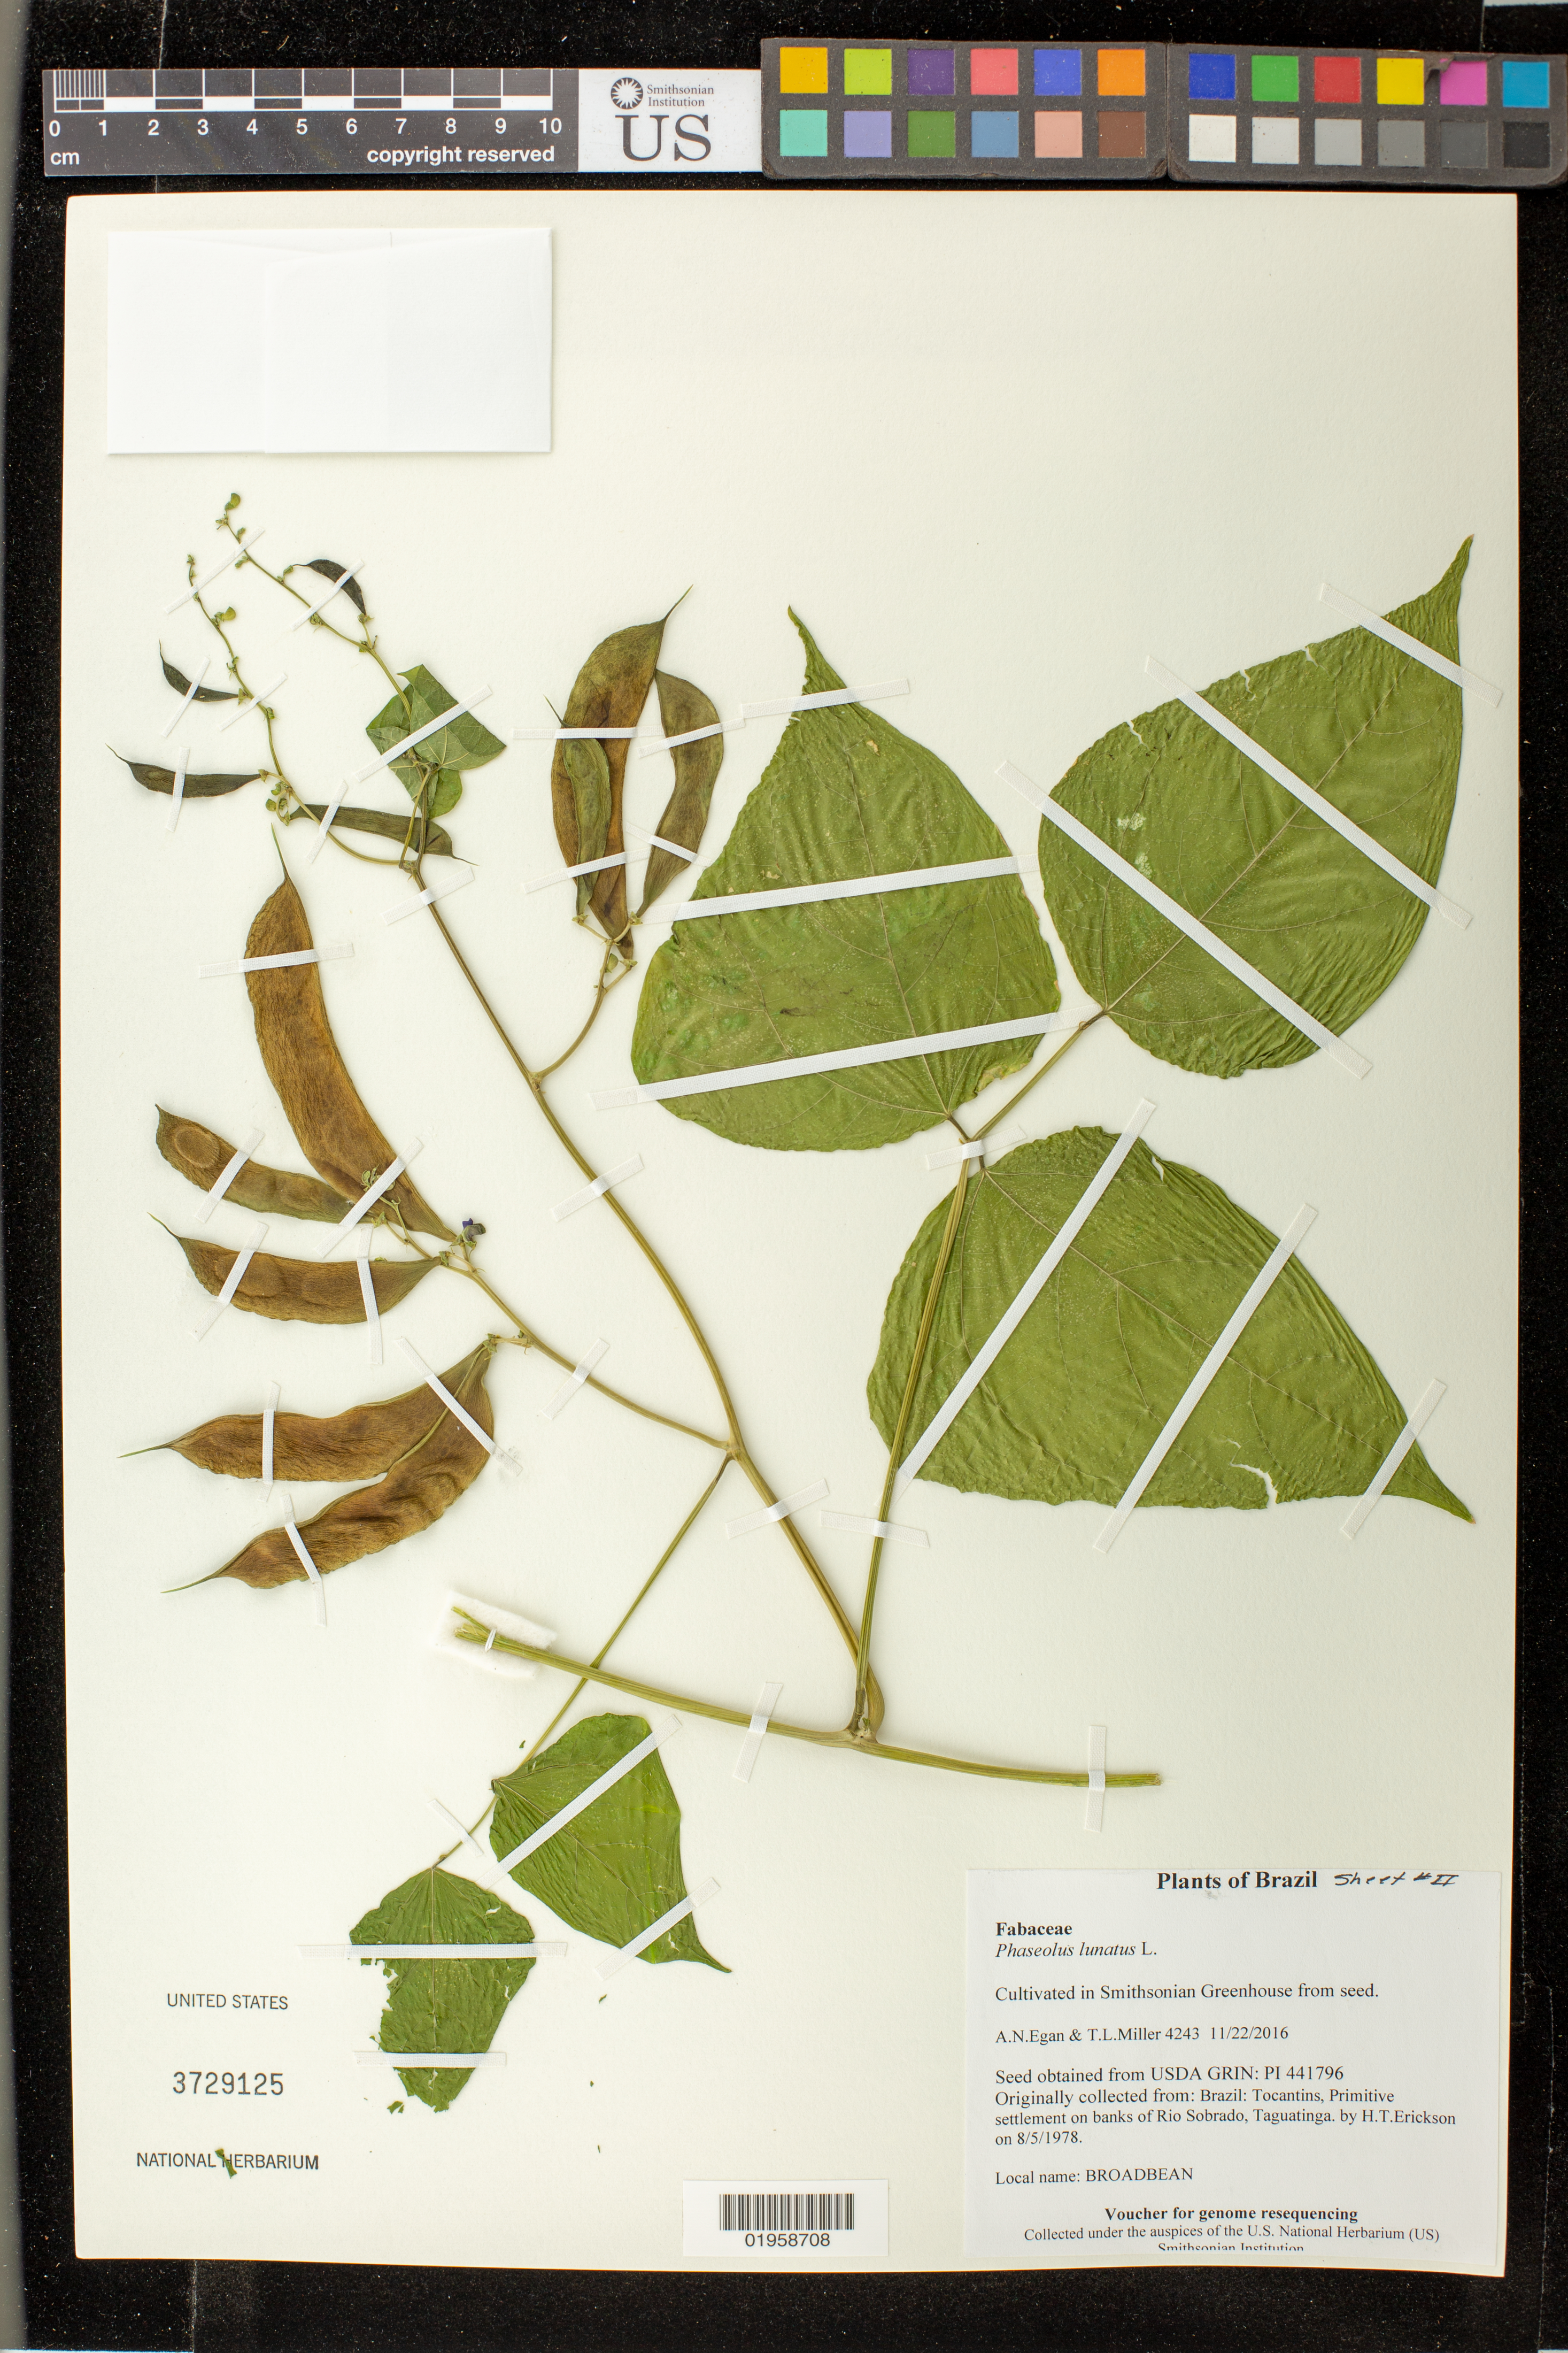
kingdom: Plantae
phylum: Tracheophyta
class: Magnoliopsida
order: Fabales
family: Fabaceae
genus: Phaseolus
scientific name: Phaseolus lunatus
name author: L.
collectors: A. N. Egan & T. L. Miller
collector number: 4243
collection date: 2016-11-22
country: United States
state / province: Maryland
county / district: Prince George's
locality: Smithsonian's Museum Support Ctr; 4210 Suitland Pkwy., NMNH Botany Research Greenhouses. Suitland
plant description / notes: Originally collected in Brazil, Tocantins, Primitive settlement on banks of Rio Sobrado, Taguatinga, on 1978-08-05. H.T.Erickson (collector); Grown from seed acquired from the USDA's GRIN seed bank.; Broadbean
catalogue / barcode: US 3729125